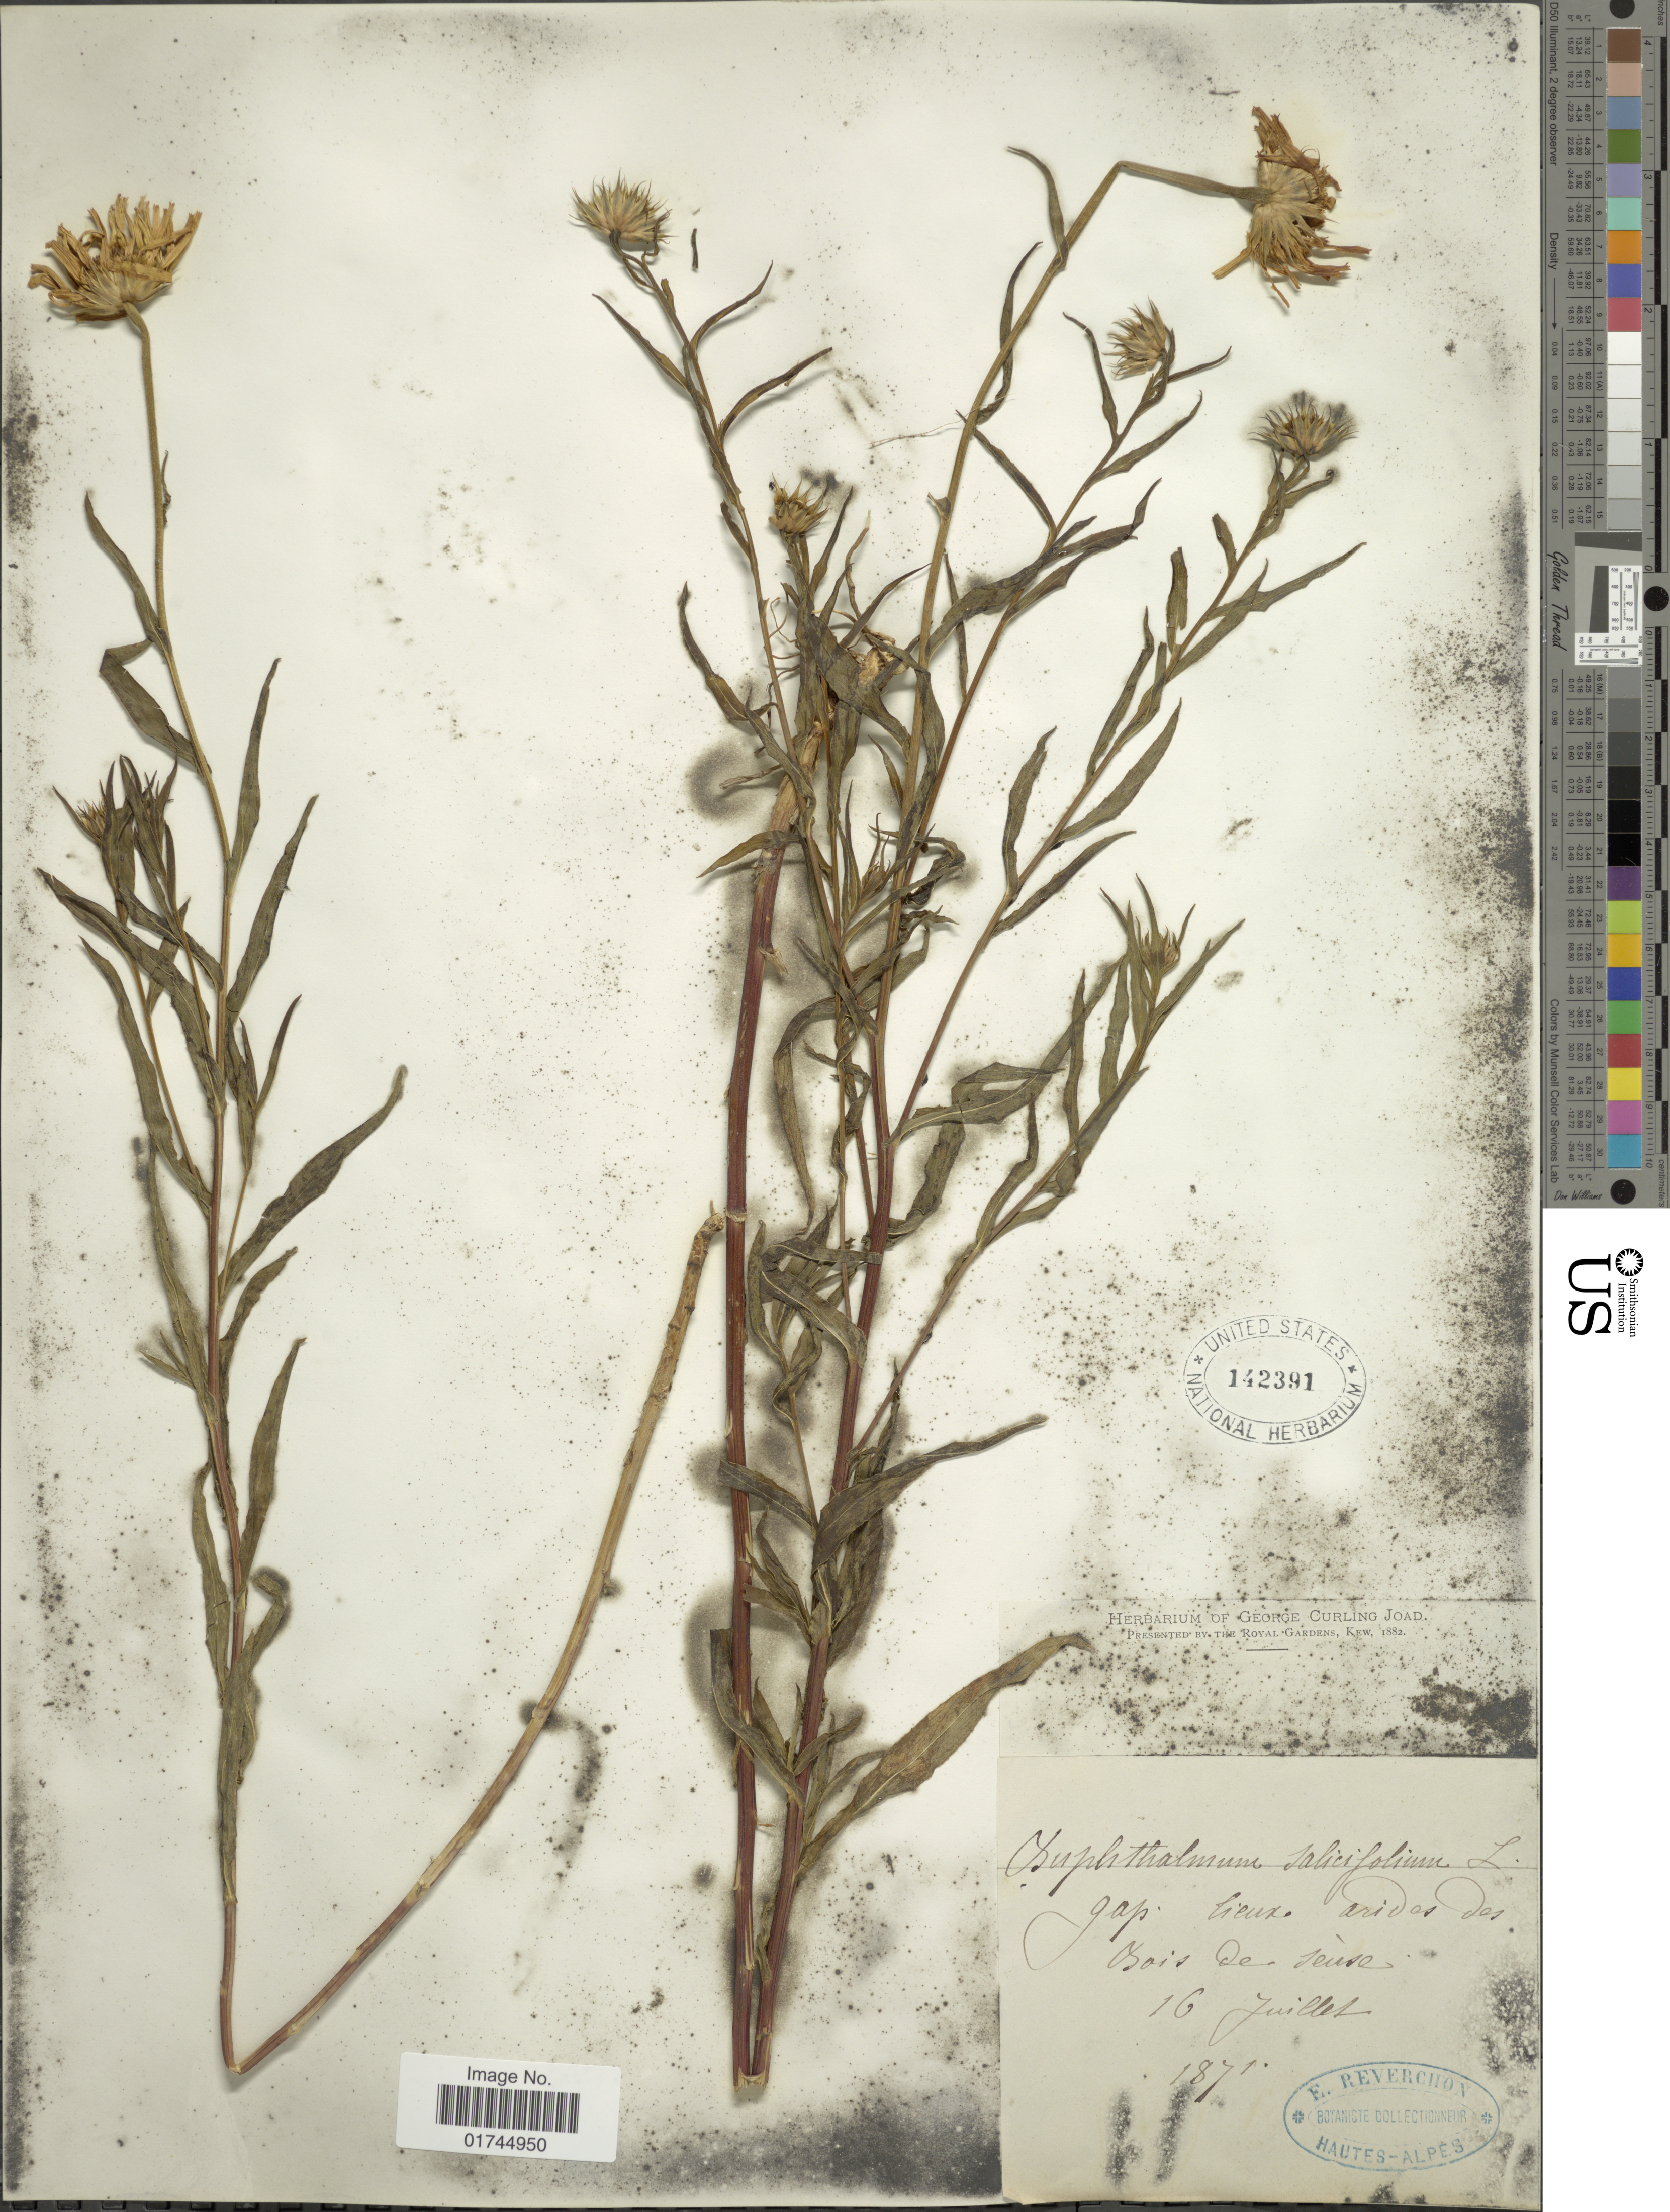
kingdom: Plantae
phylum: Tracheophyta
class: Magnoliopsida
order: Asterales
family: Asteraceae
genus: Buphthalmum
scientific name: Buphthalmum salicifolium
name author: L.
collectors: ex herb. George Curling Joad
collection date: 1871-07-16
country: France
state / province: Provence-Alpes-Côte d'Azur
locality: Boias de Jeure.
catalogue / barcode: US 142391